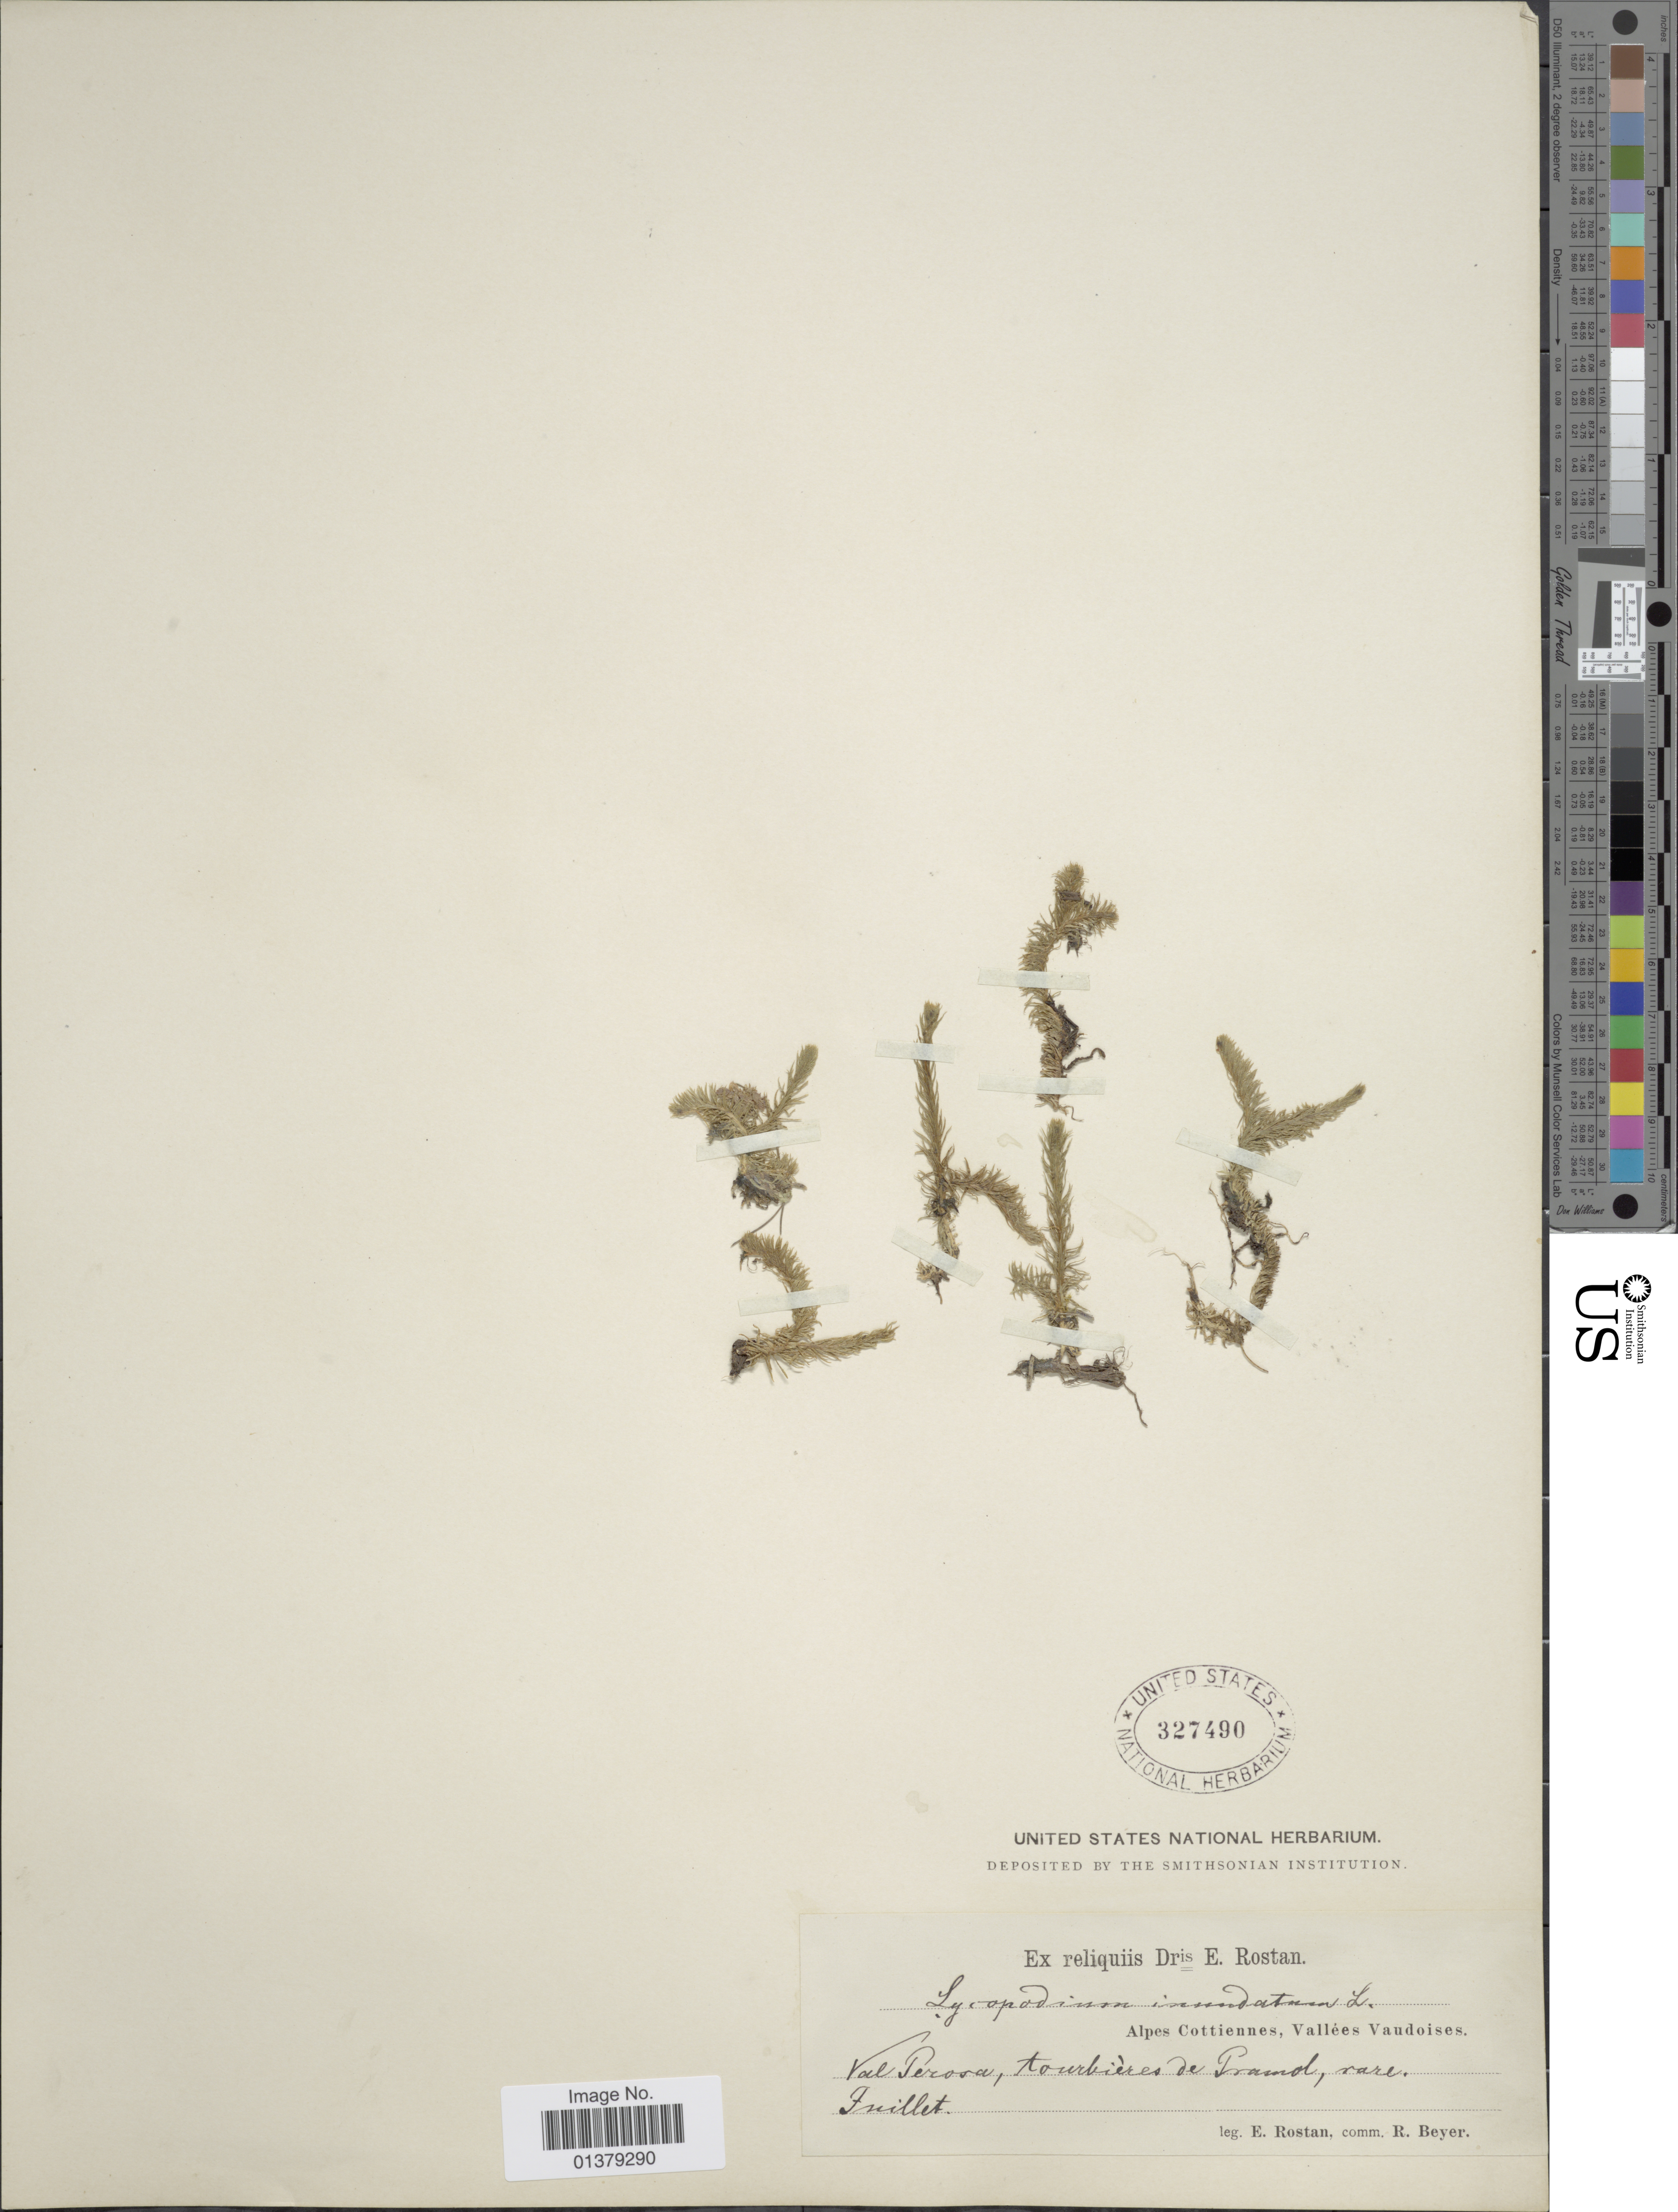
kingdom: Plantae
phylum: Tracheophyta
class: Lycopodiopsida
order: Lycopodiales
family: Lycopodiaceae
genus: Lycopodiella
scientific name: Lycopodiella inundata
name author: (L.) Holub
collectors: E. Rostan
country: Italy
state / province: Piedmont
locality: Val Perosa, tourbiéres de Pramol, rare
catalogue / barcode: US 327490